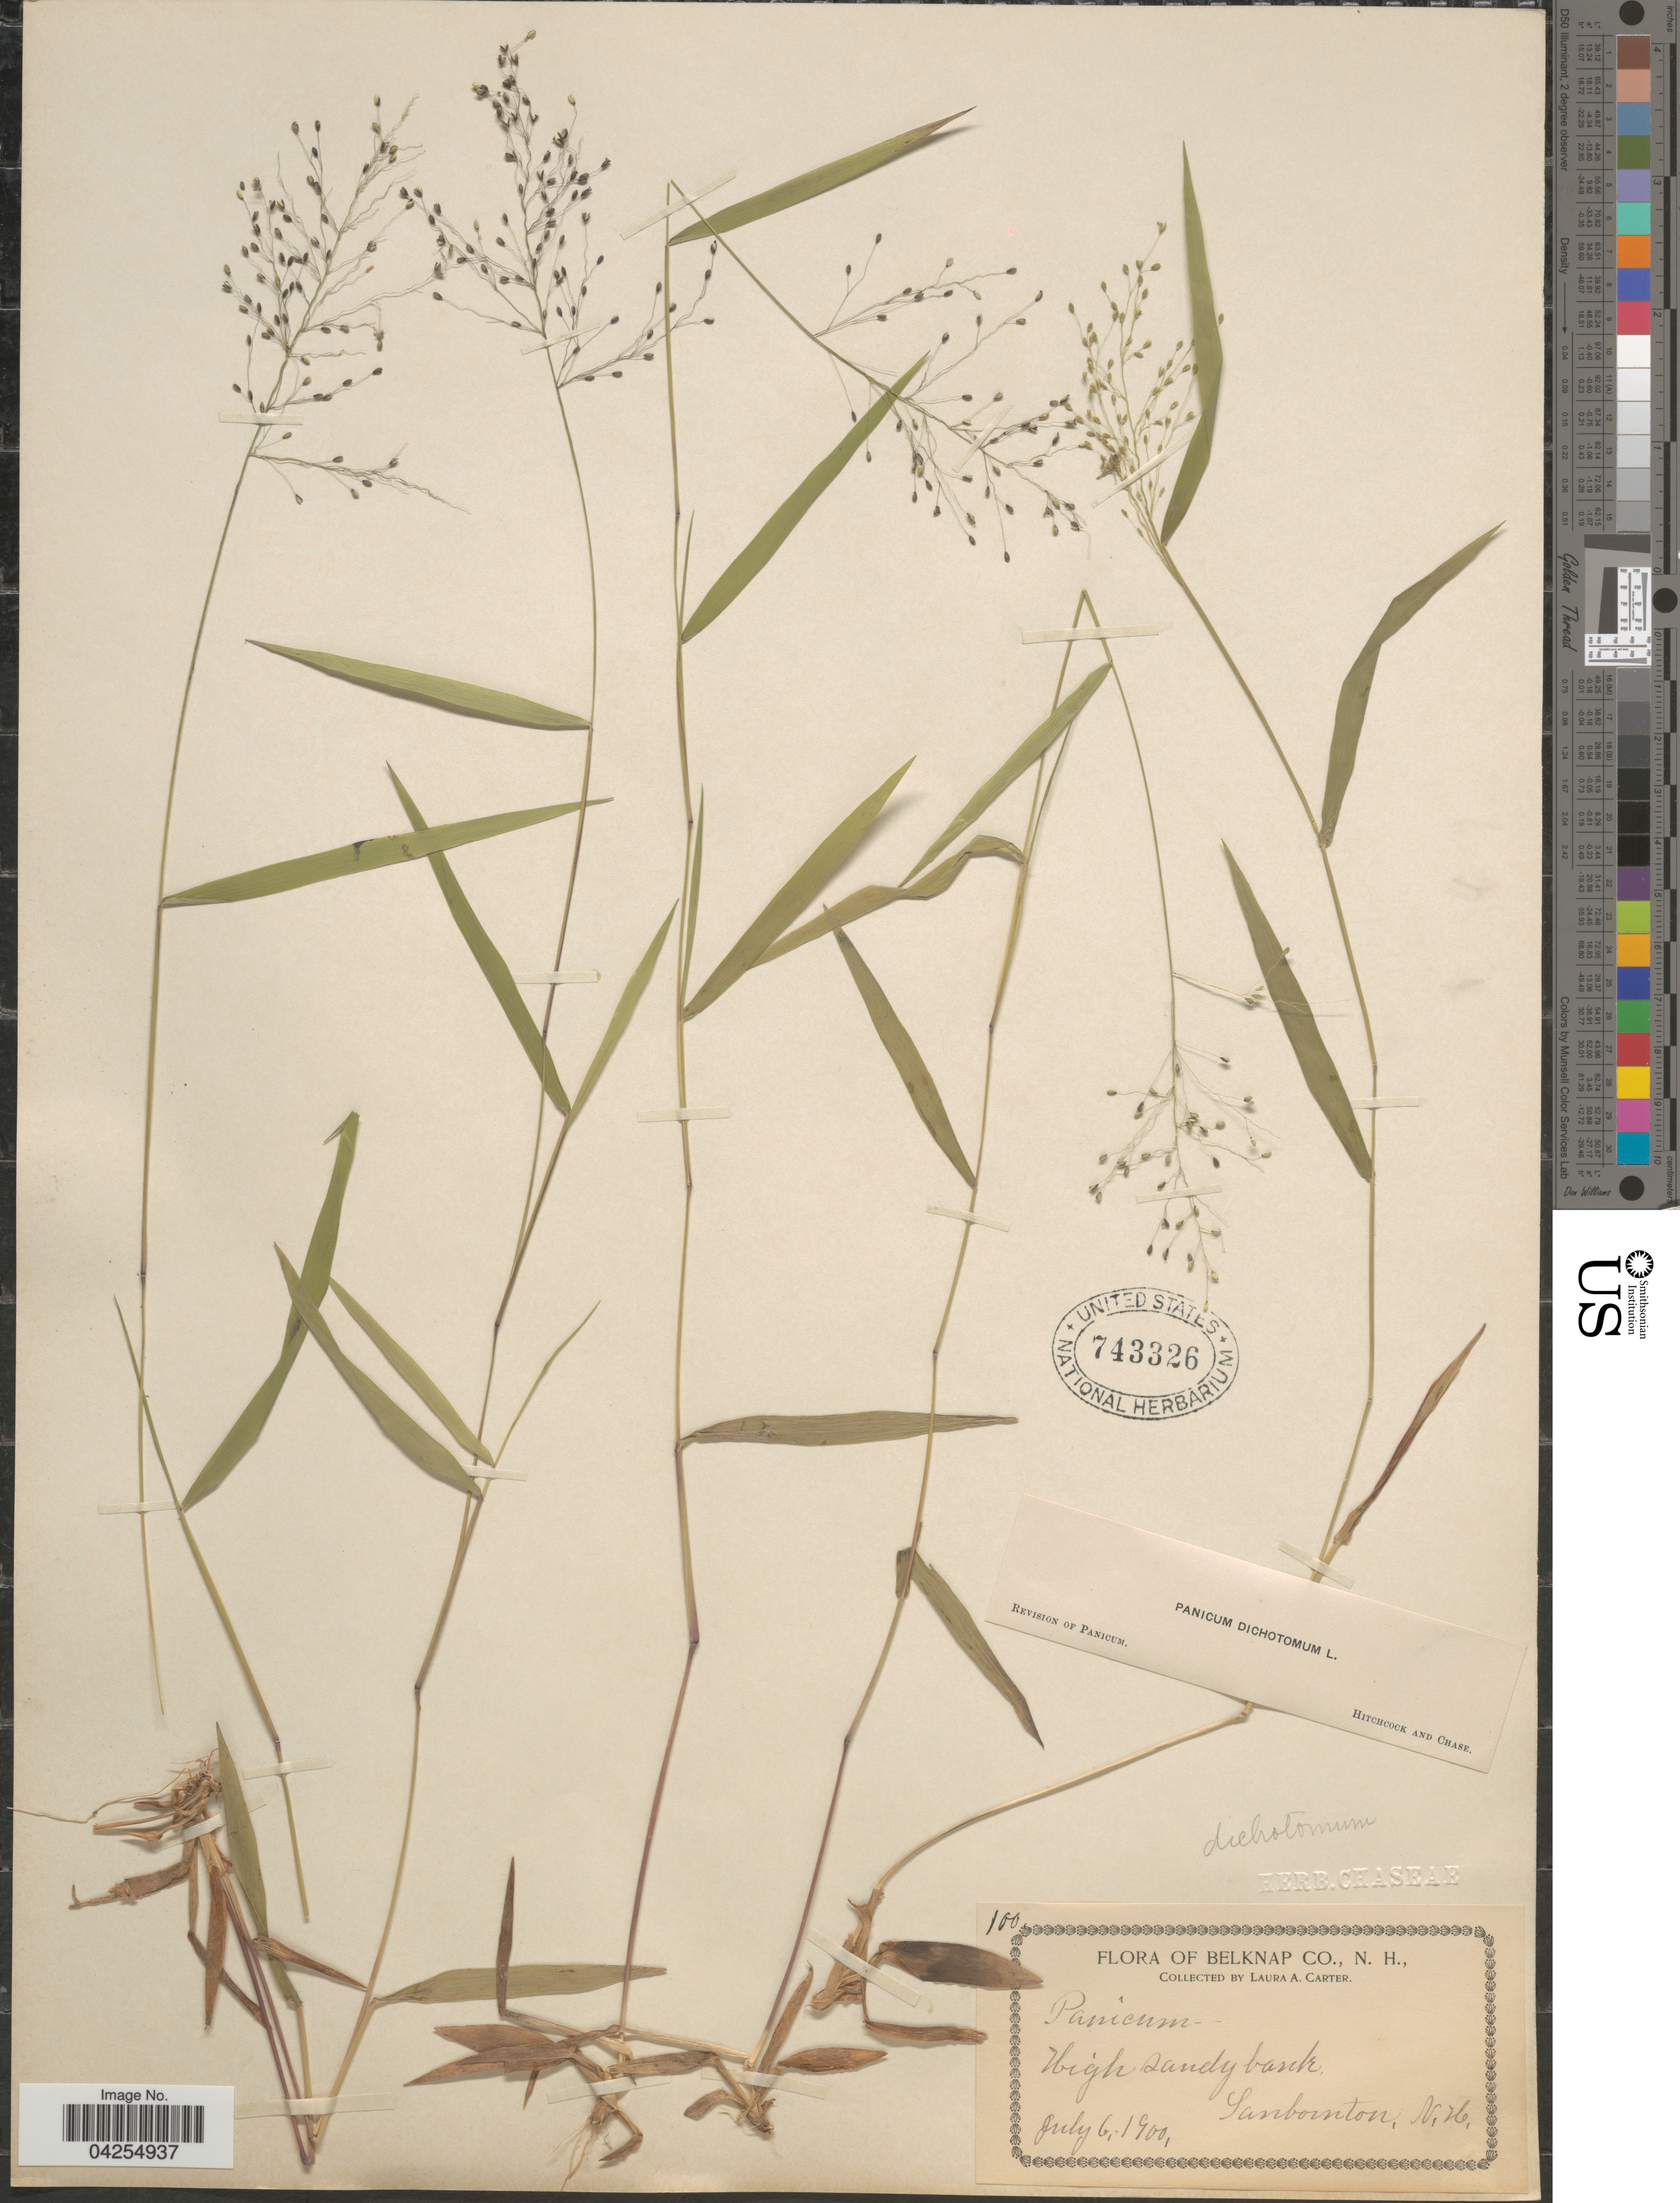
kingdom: Plantae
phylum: Tracheophyta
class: Liliopsida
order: Poales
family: Poaceae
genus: Dichanthelium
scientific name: Dichanthelium dichotomum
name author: (L.) Gould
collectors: L. Carter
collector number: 100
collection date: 1900-07-06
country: United States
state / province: New Hampshire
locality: Belknap Co. Sanbornton.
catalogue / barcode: US 743326